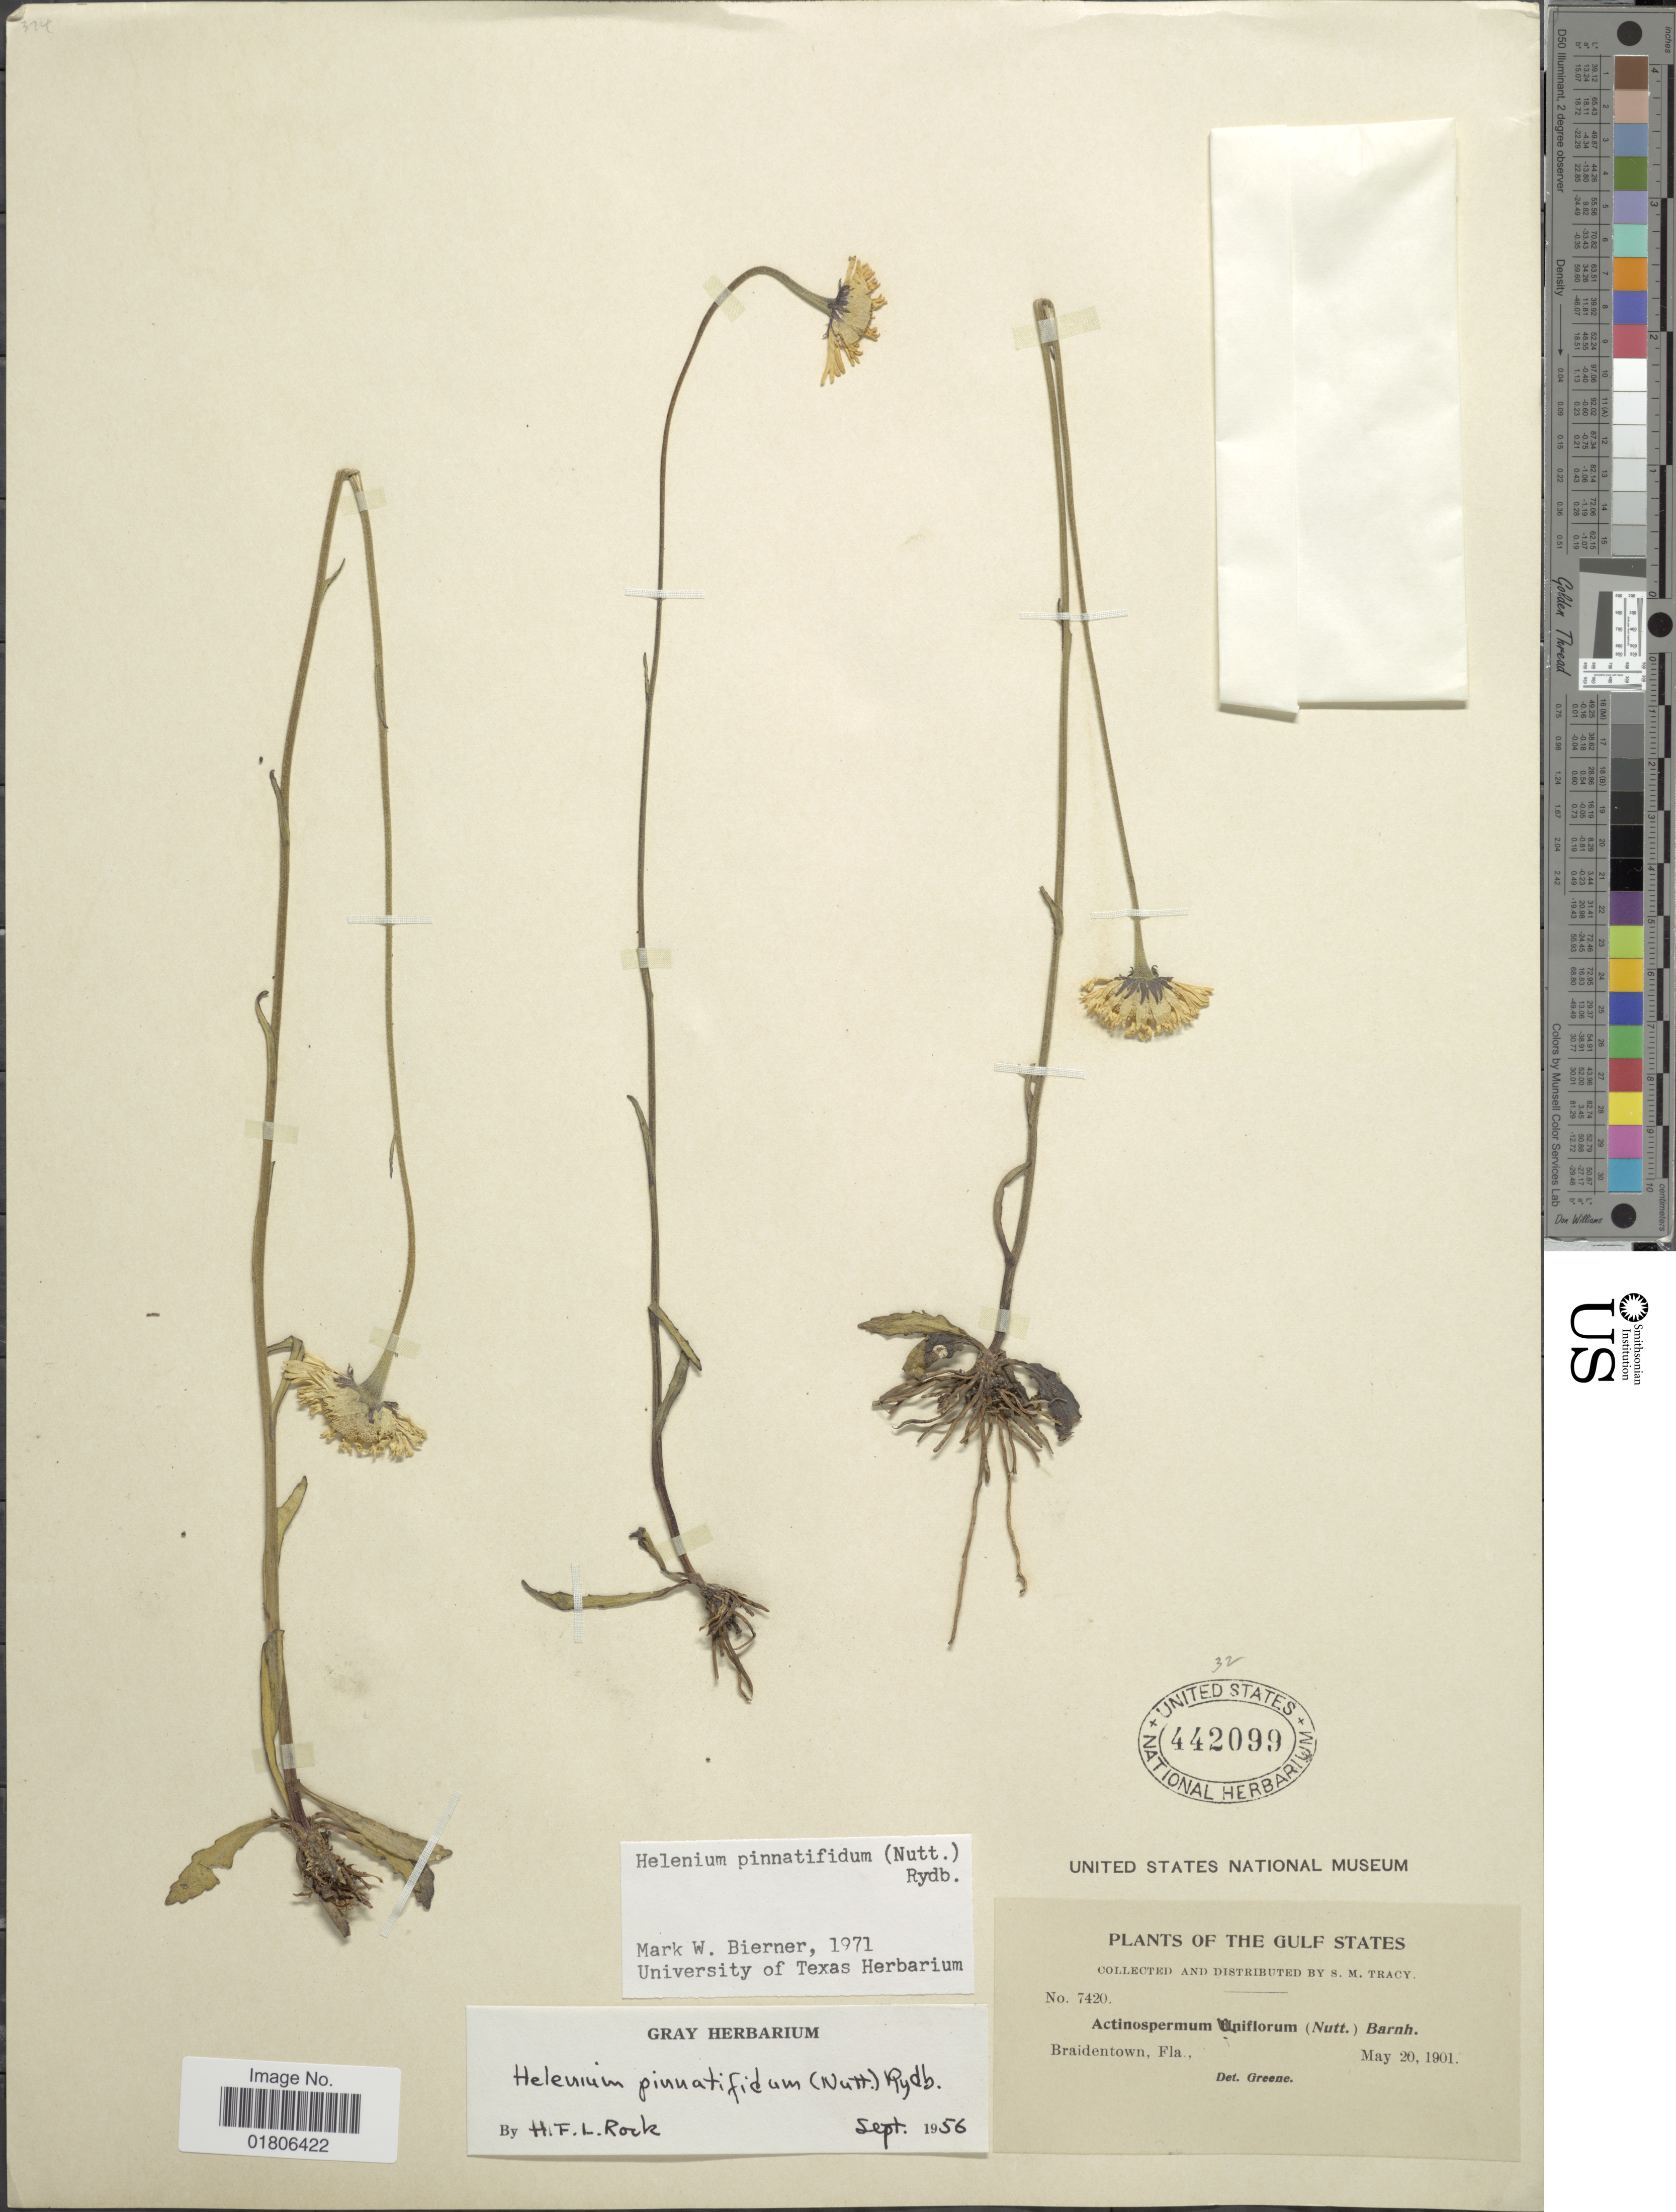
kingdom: Plantae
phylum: Tracheophyta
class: Magnoliopsida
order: Asterales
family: Asteraceae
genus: Helenium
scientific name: Helenium pinnatifidum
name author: (Schwein. ex Nutt.) Rydb.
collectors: S. M. Tracy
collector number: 7420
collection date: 1901-05-20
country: United States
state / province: Florida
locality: The Gulf States, Braidentown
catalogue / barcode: US 442099